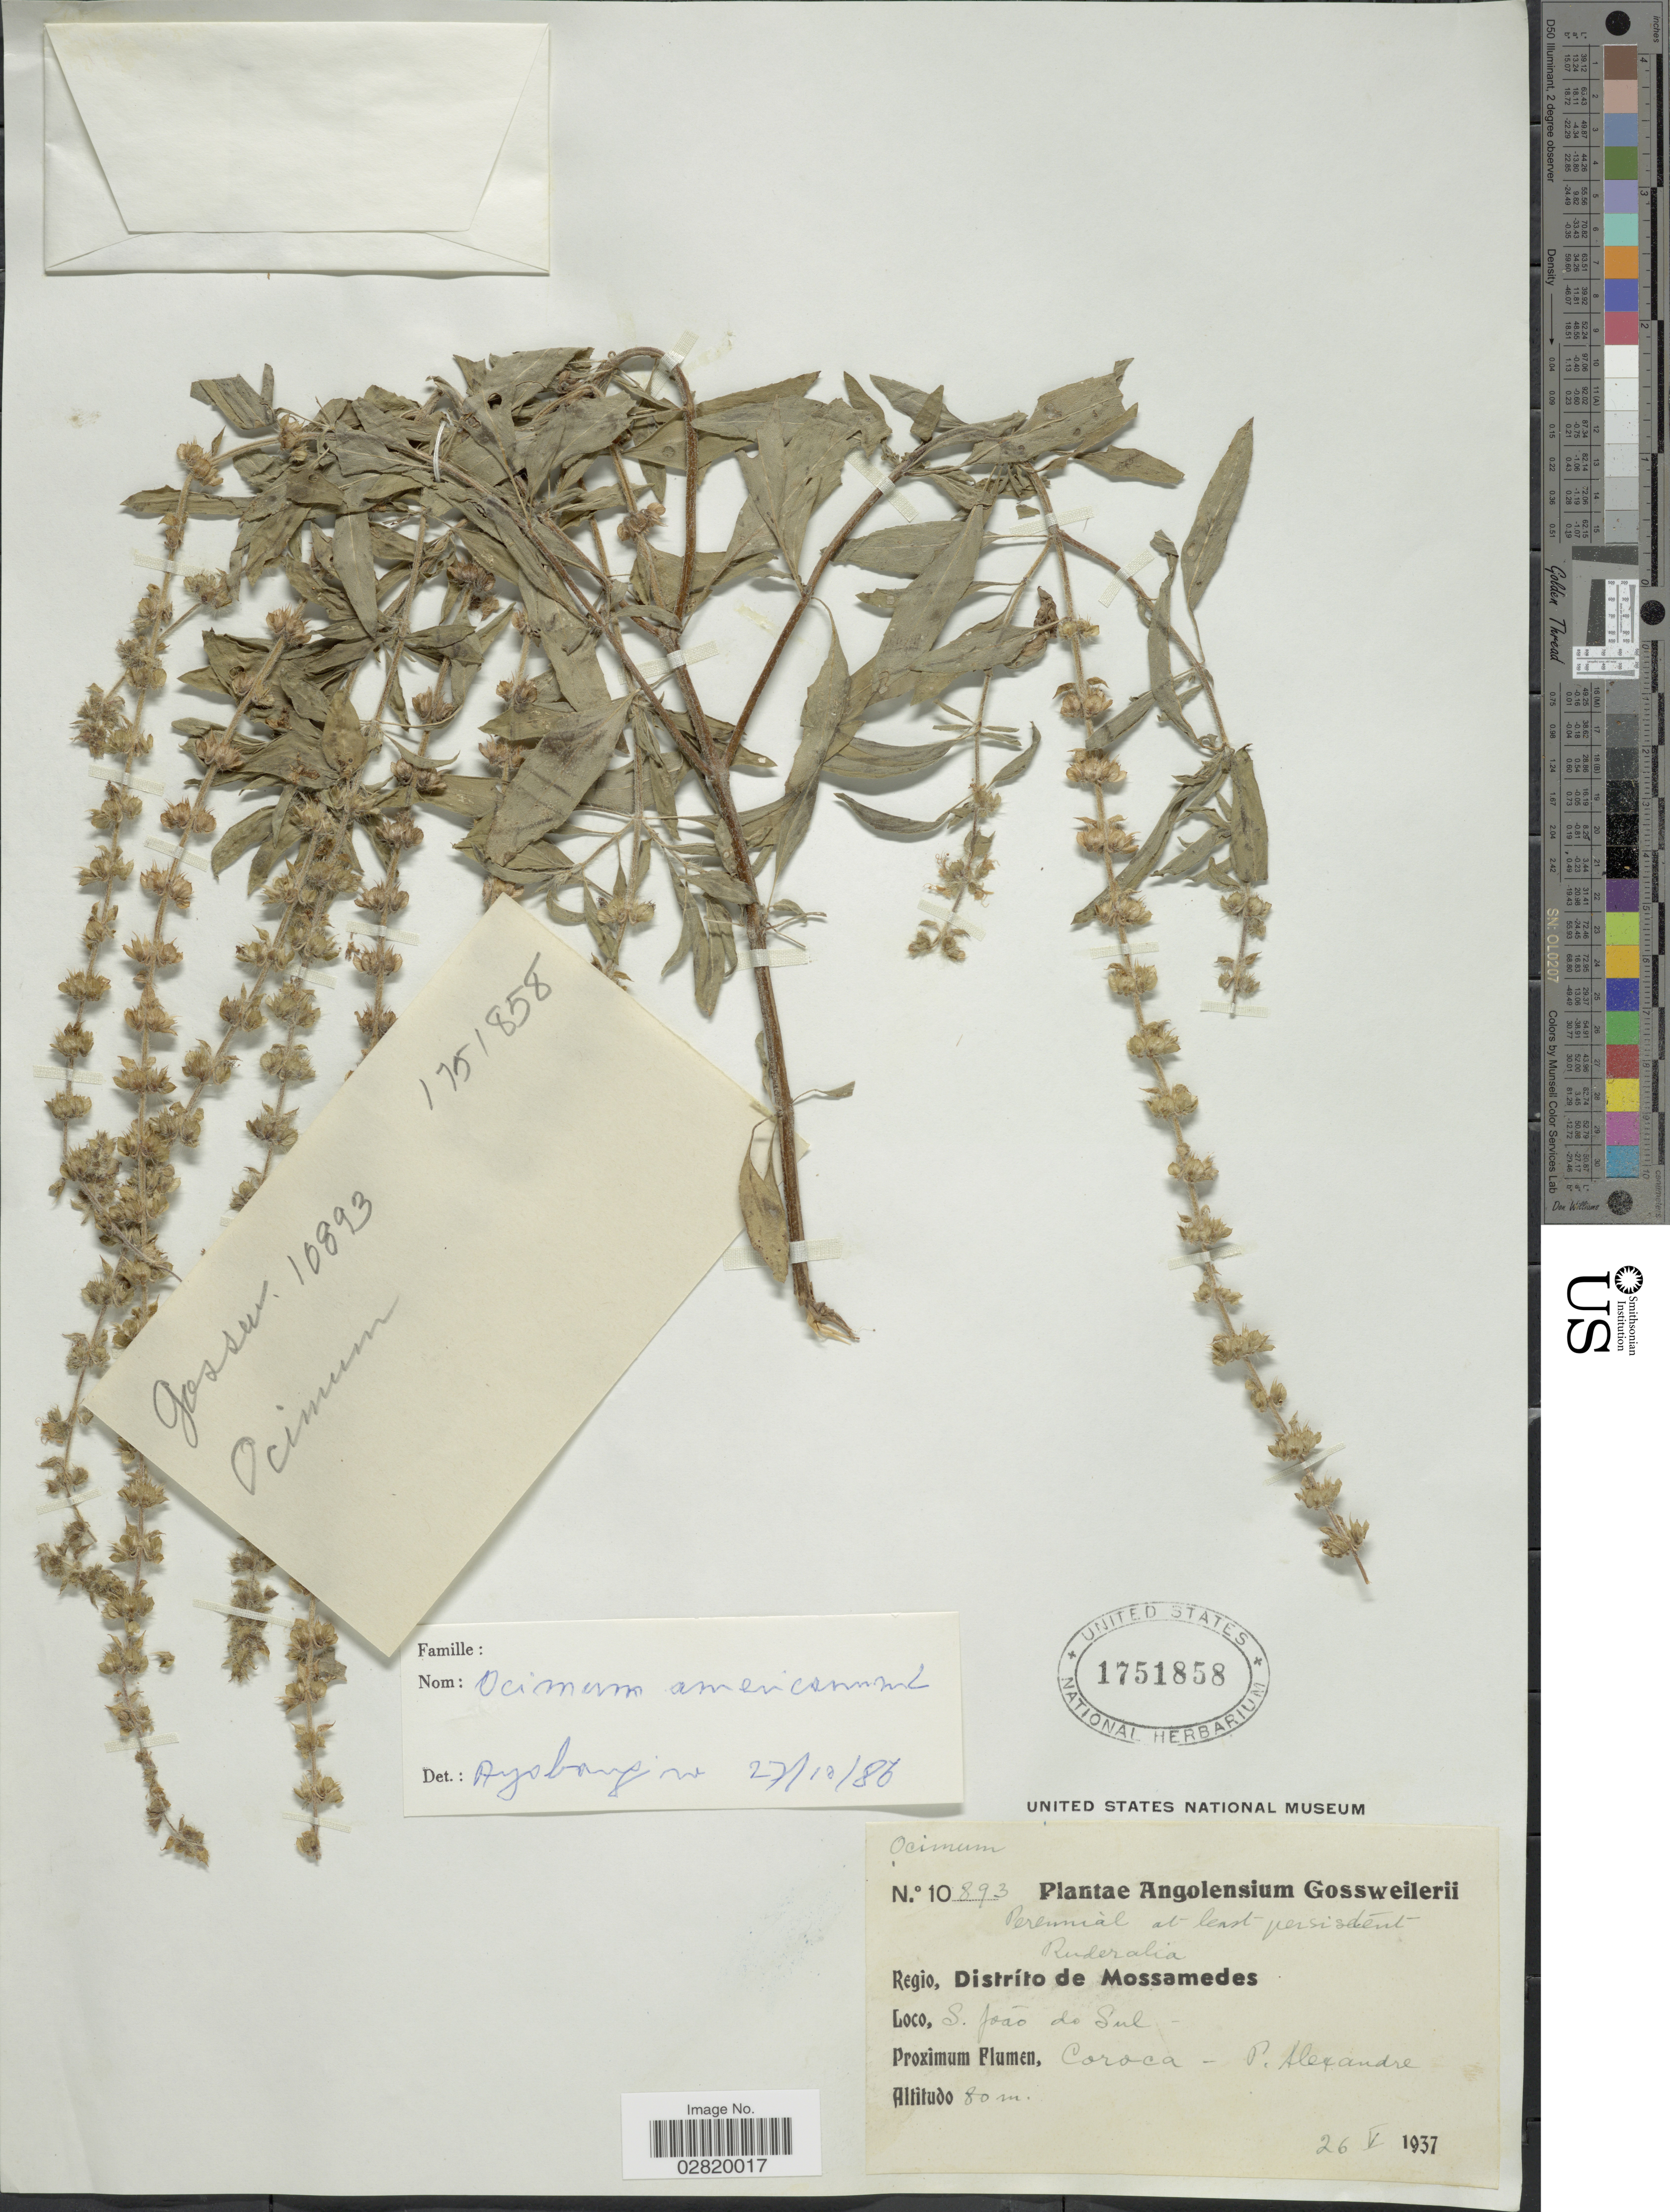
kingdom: Plantae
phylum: Tracheophyta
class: Magnoliopsida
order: Lamiales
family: Lamiaceae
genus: Ocimum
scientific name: Ocimum americanum var. americanum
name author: L.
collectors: -. Gossweiler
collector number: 10893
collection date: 1937-05-26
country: Angola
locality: Regio, Distríto de Mossamedes, S. João do Sul, Coroca-P. Alexandre.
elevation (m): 80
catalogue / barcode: US 1751858